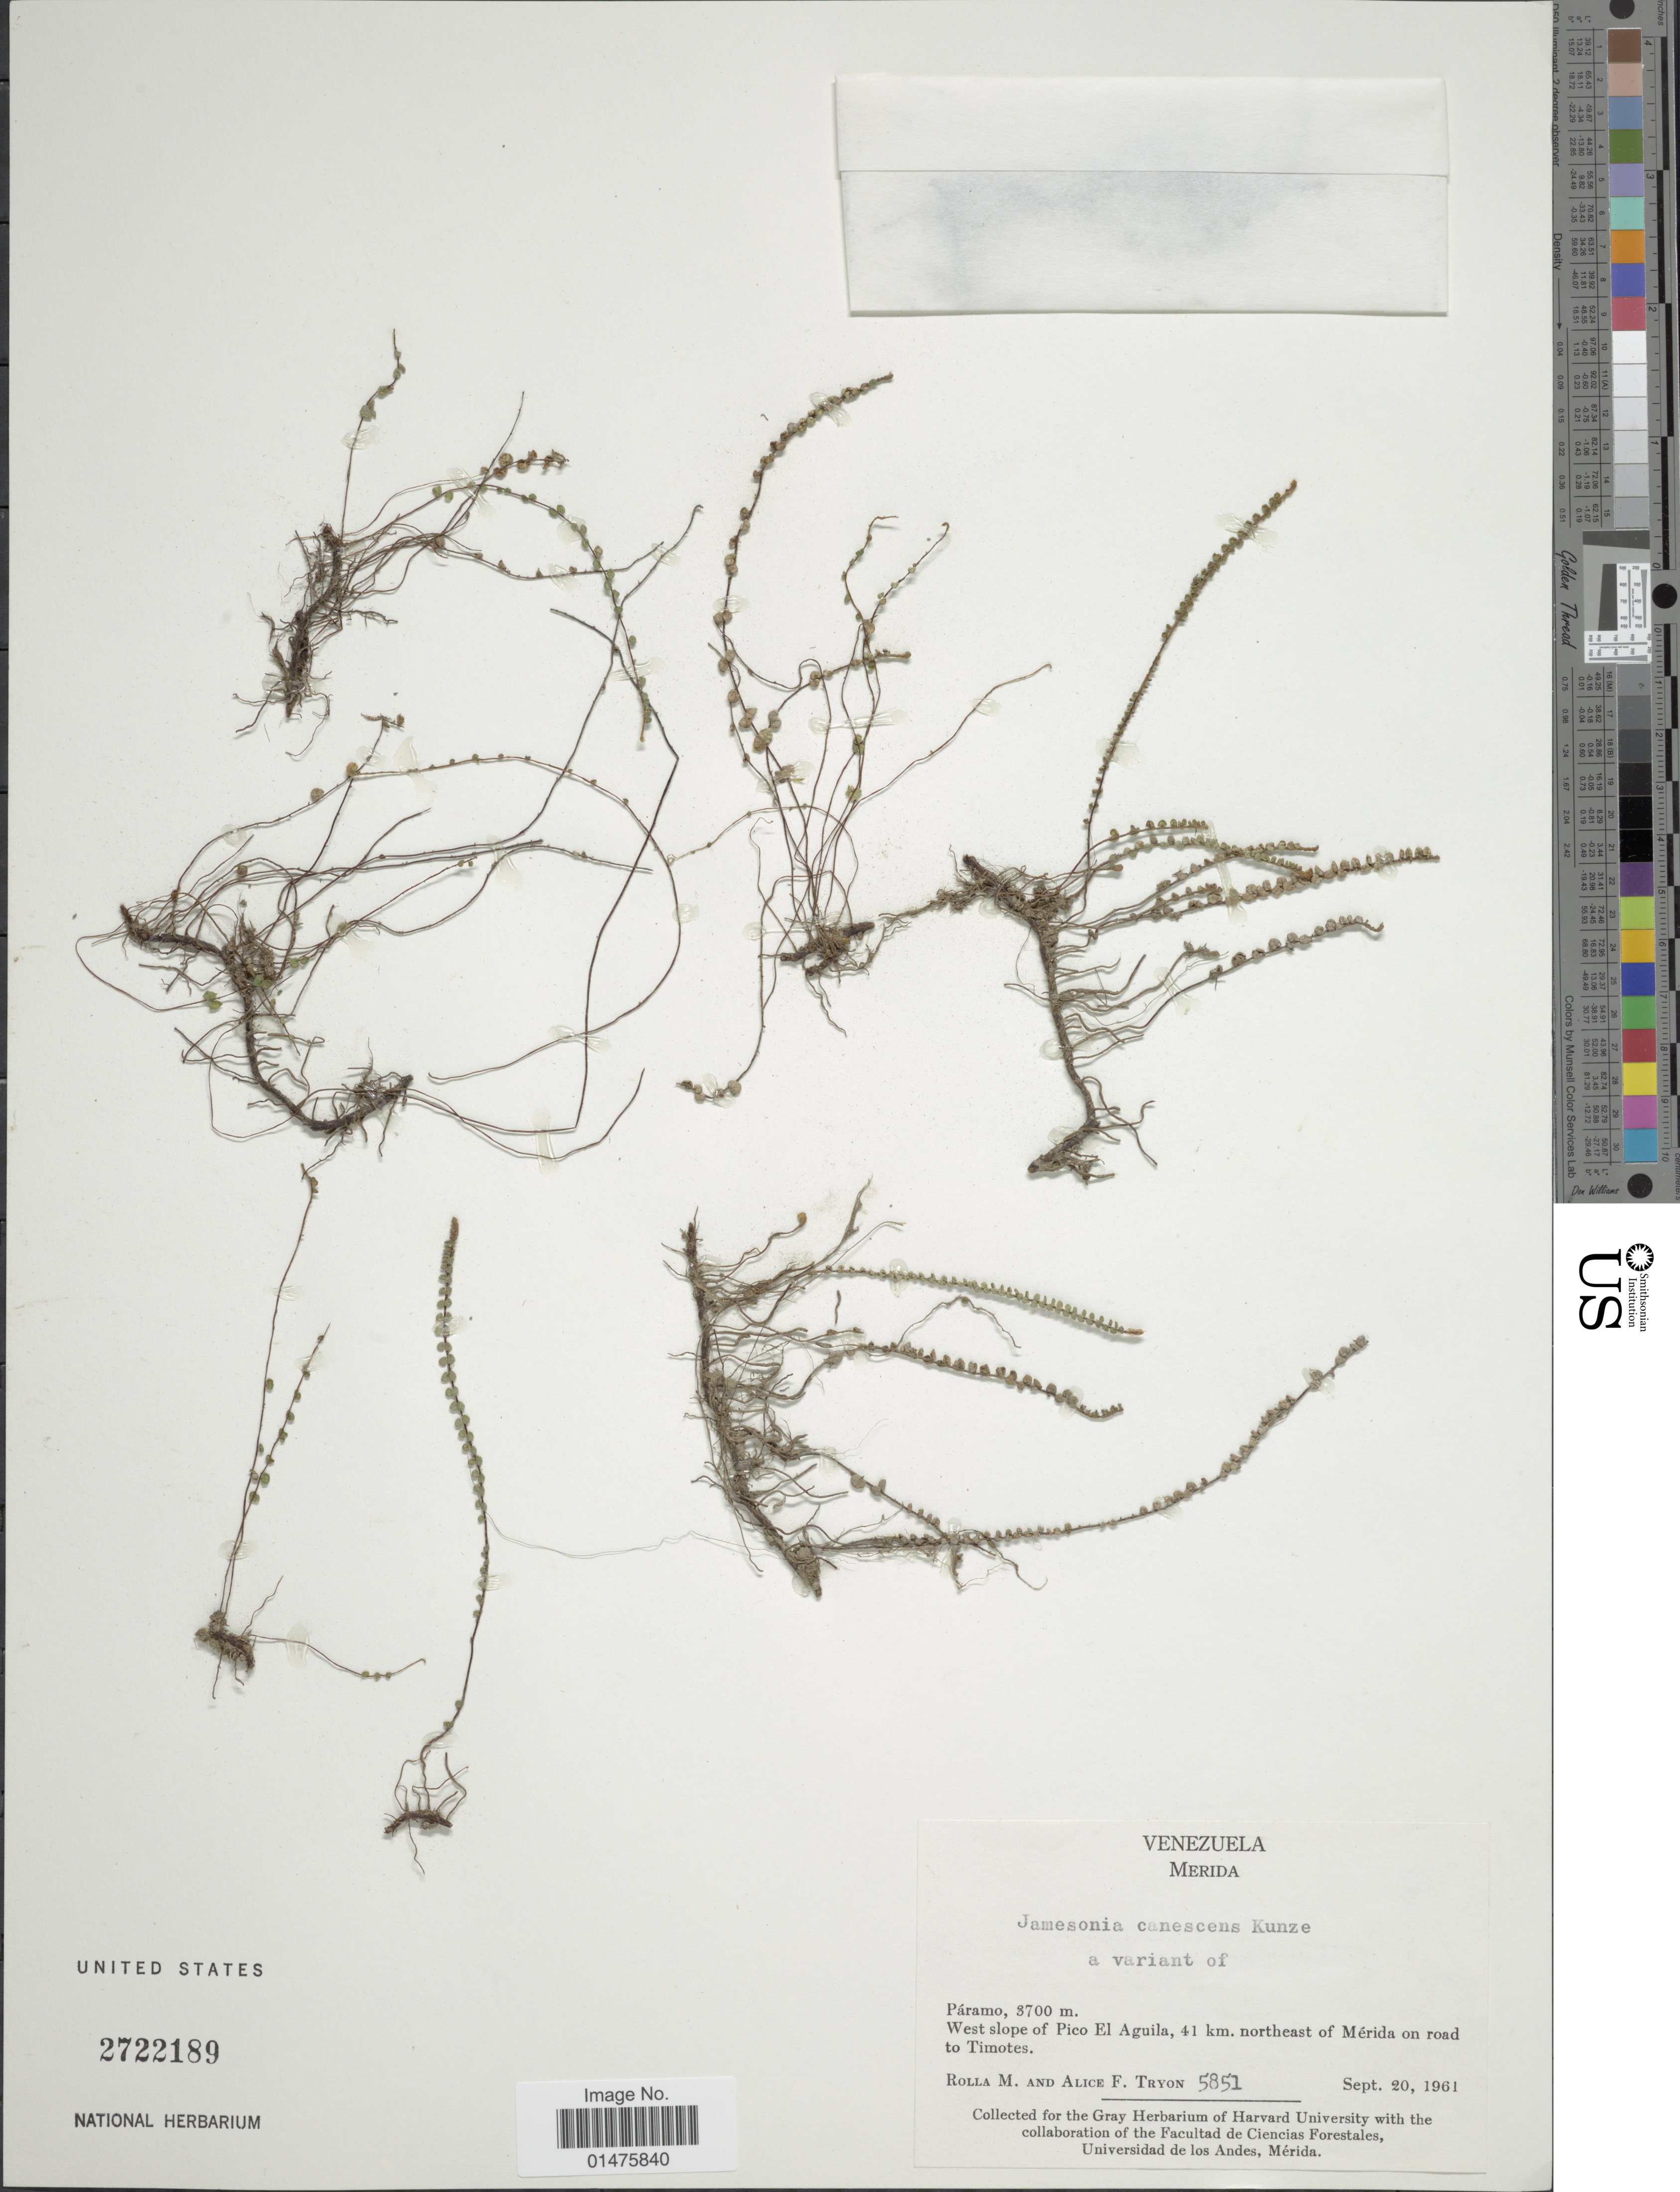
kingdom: Plantae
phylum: Tracheophyta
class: Polypodiopsida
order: Polypodiales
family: Pteridaceae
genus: Jamesonia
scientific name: Jamesonia canescens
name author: Kunze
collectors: R. M. Tryon & A. F. Tryon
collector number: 5851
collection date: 1961-09-20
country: Venezuela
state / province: Mérida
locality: Páramo, West slope of Pico El Aguila, 41 km. northeast of Mérida on road to Timotes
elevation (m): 3700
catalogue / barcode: US 2722189